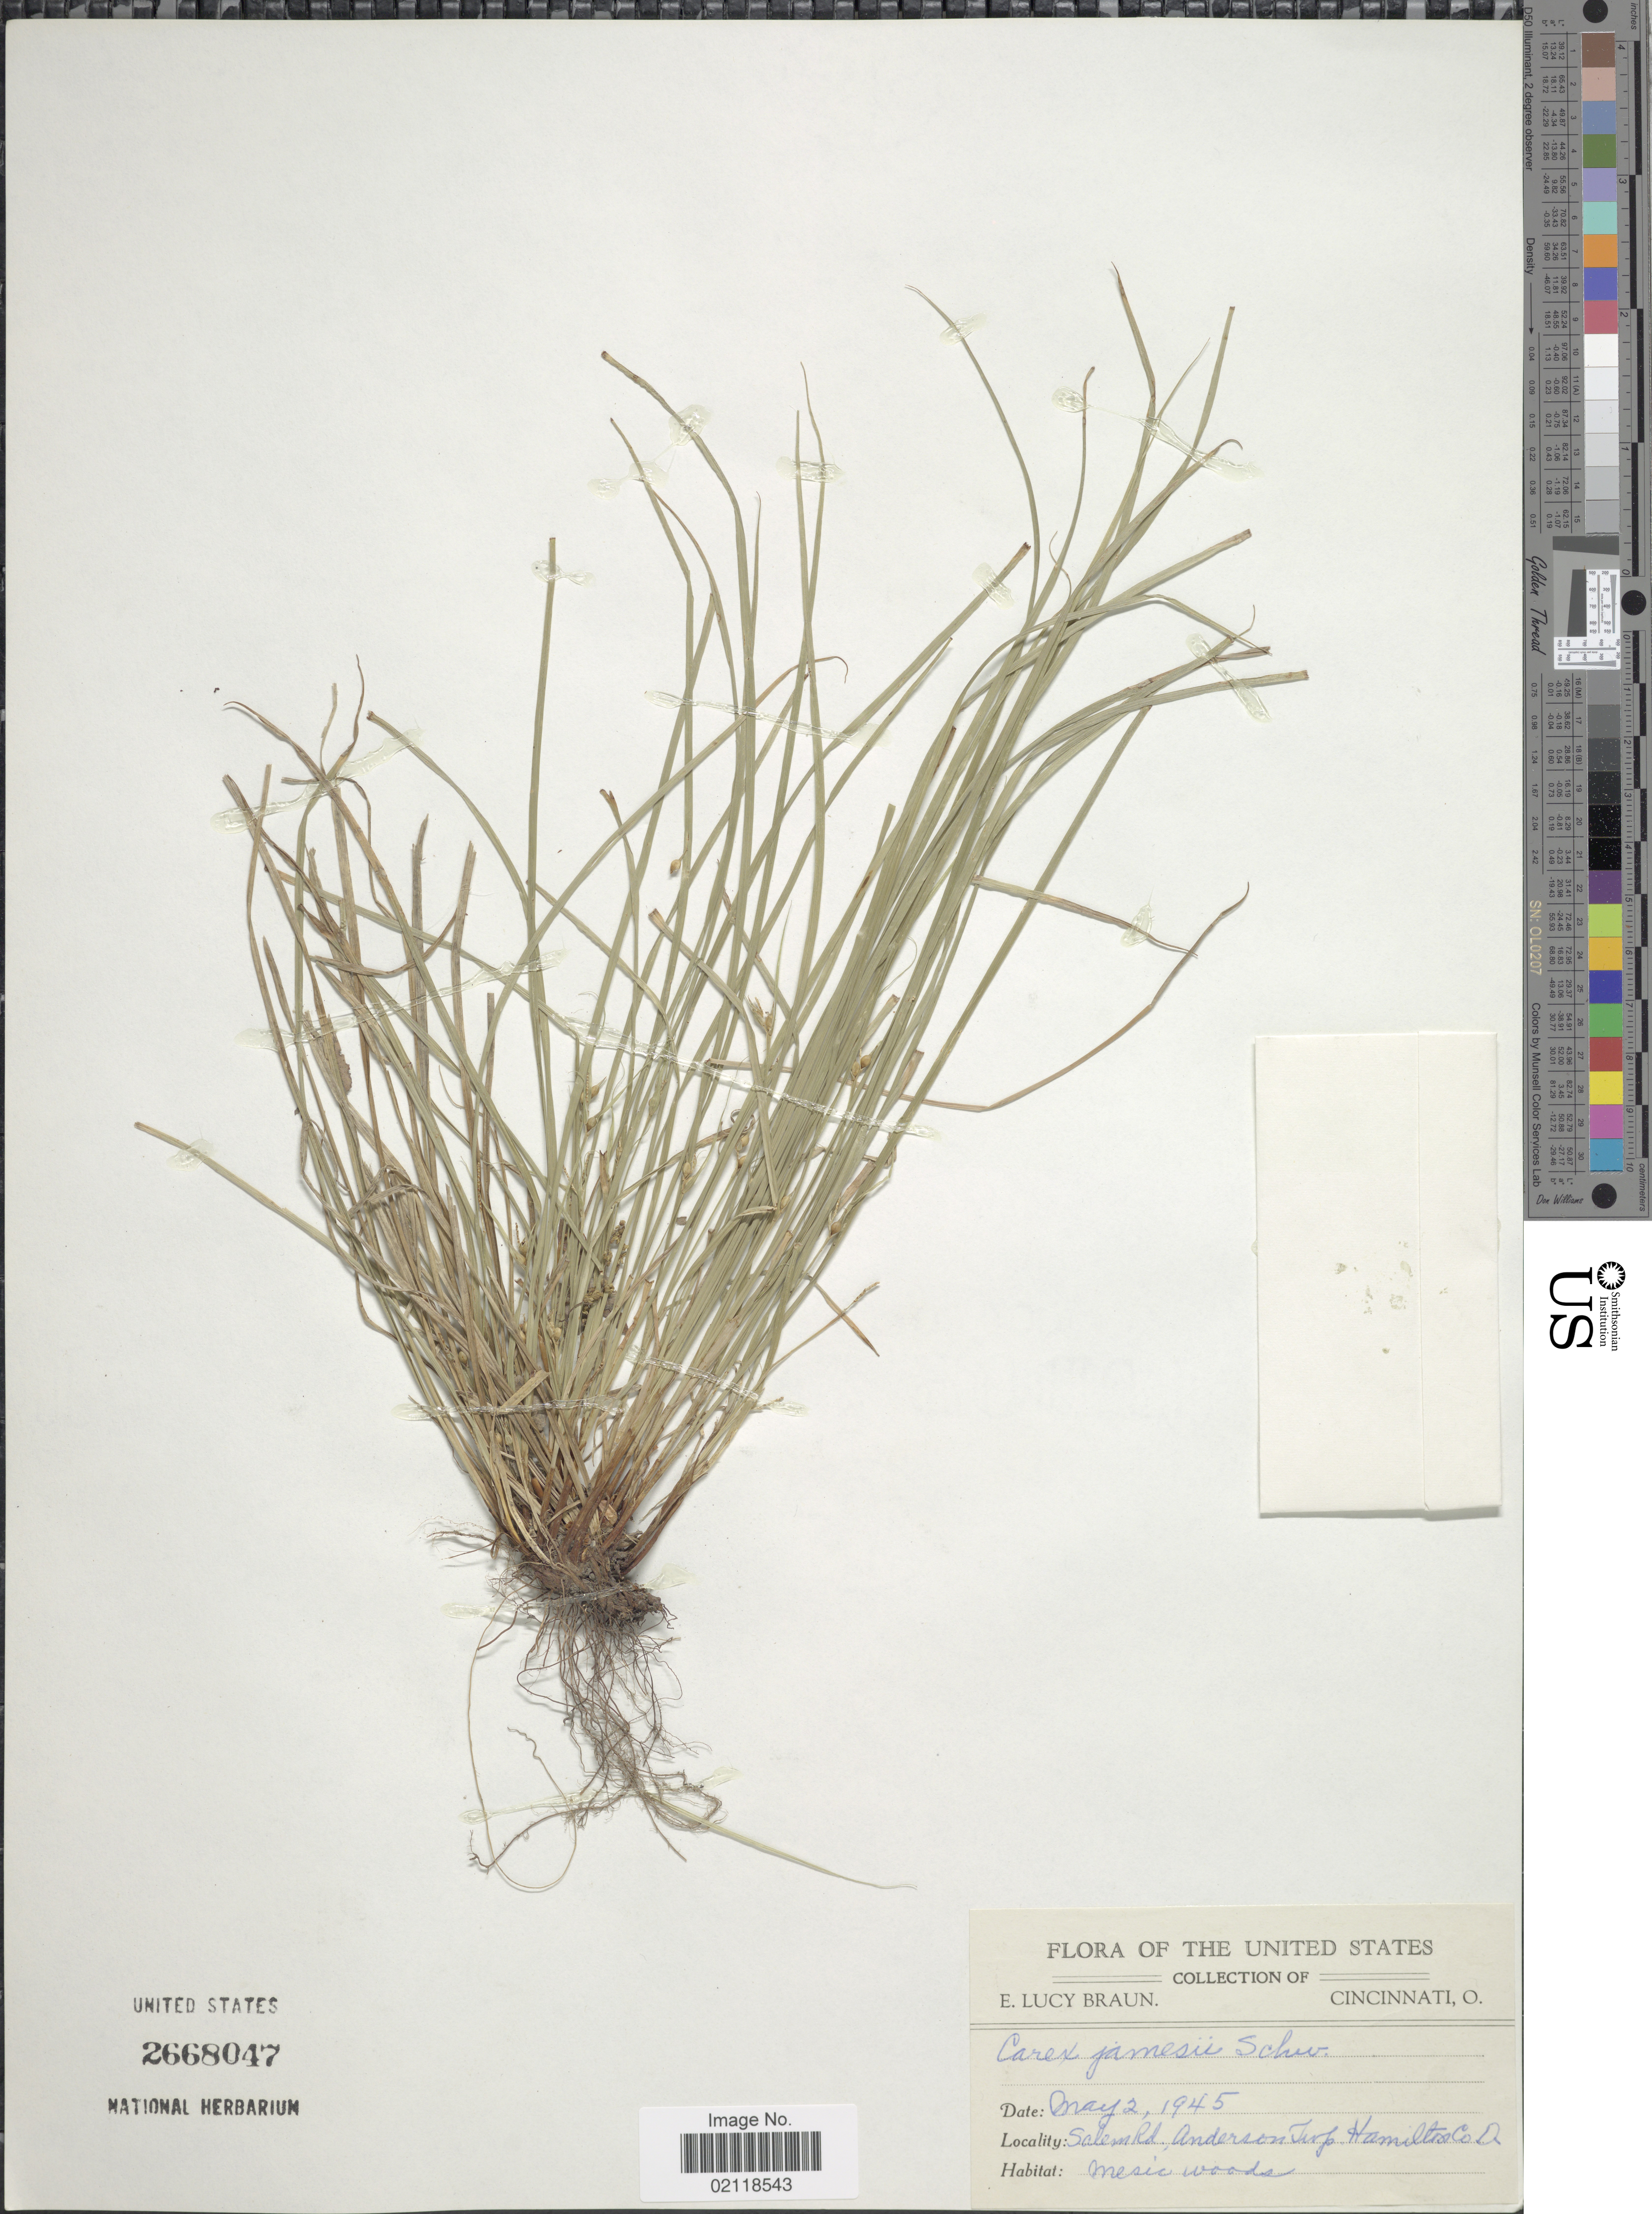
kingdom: Plantae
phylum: Tracheophyta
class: Liliopsida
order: Poales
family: Cyperaceae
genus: Carex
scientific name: Carex jamesii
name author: Schwein.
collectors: E. L. Braun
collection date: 1945-05-02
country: United States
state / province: Ohio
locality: Salem Rd., Anderson Twp., Hamilton Co., mesic woods.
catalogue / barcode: US 2668047